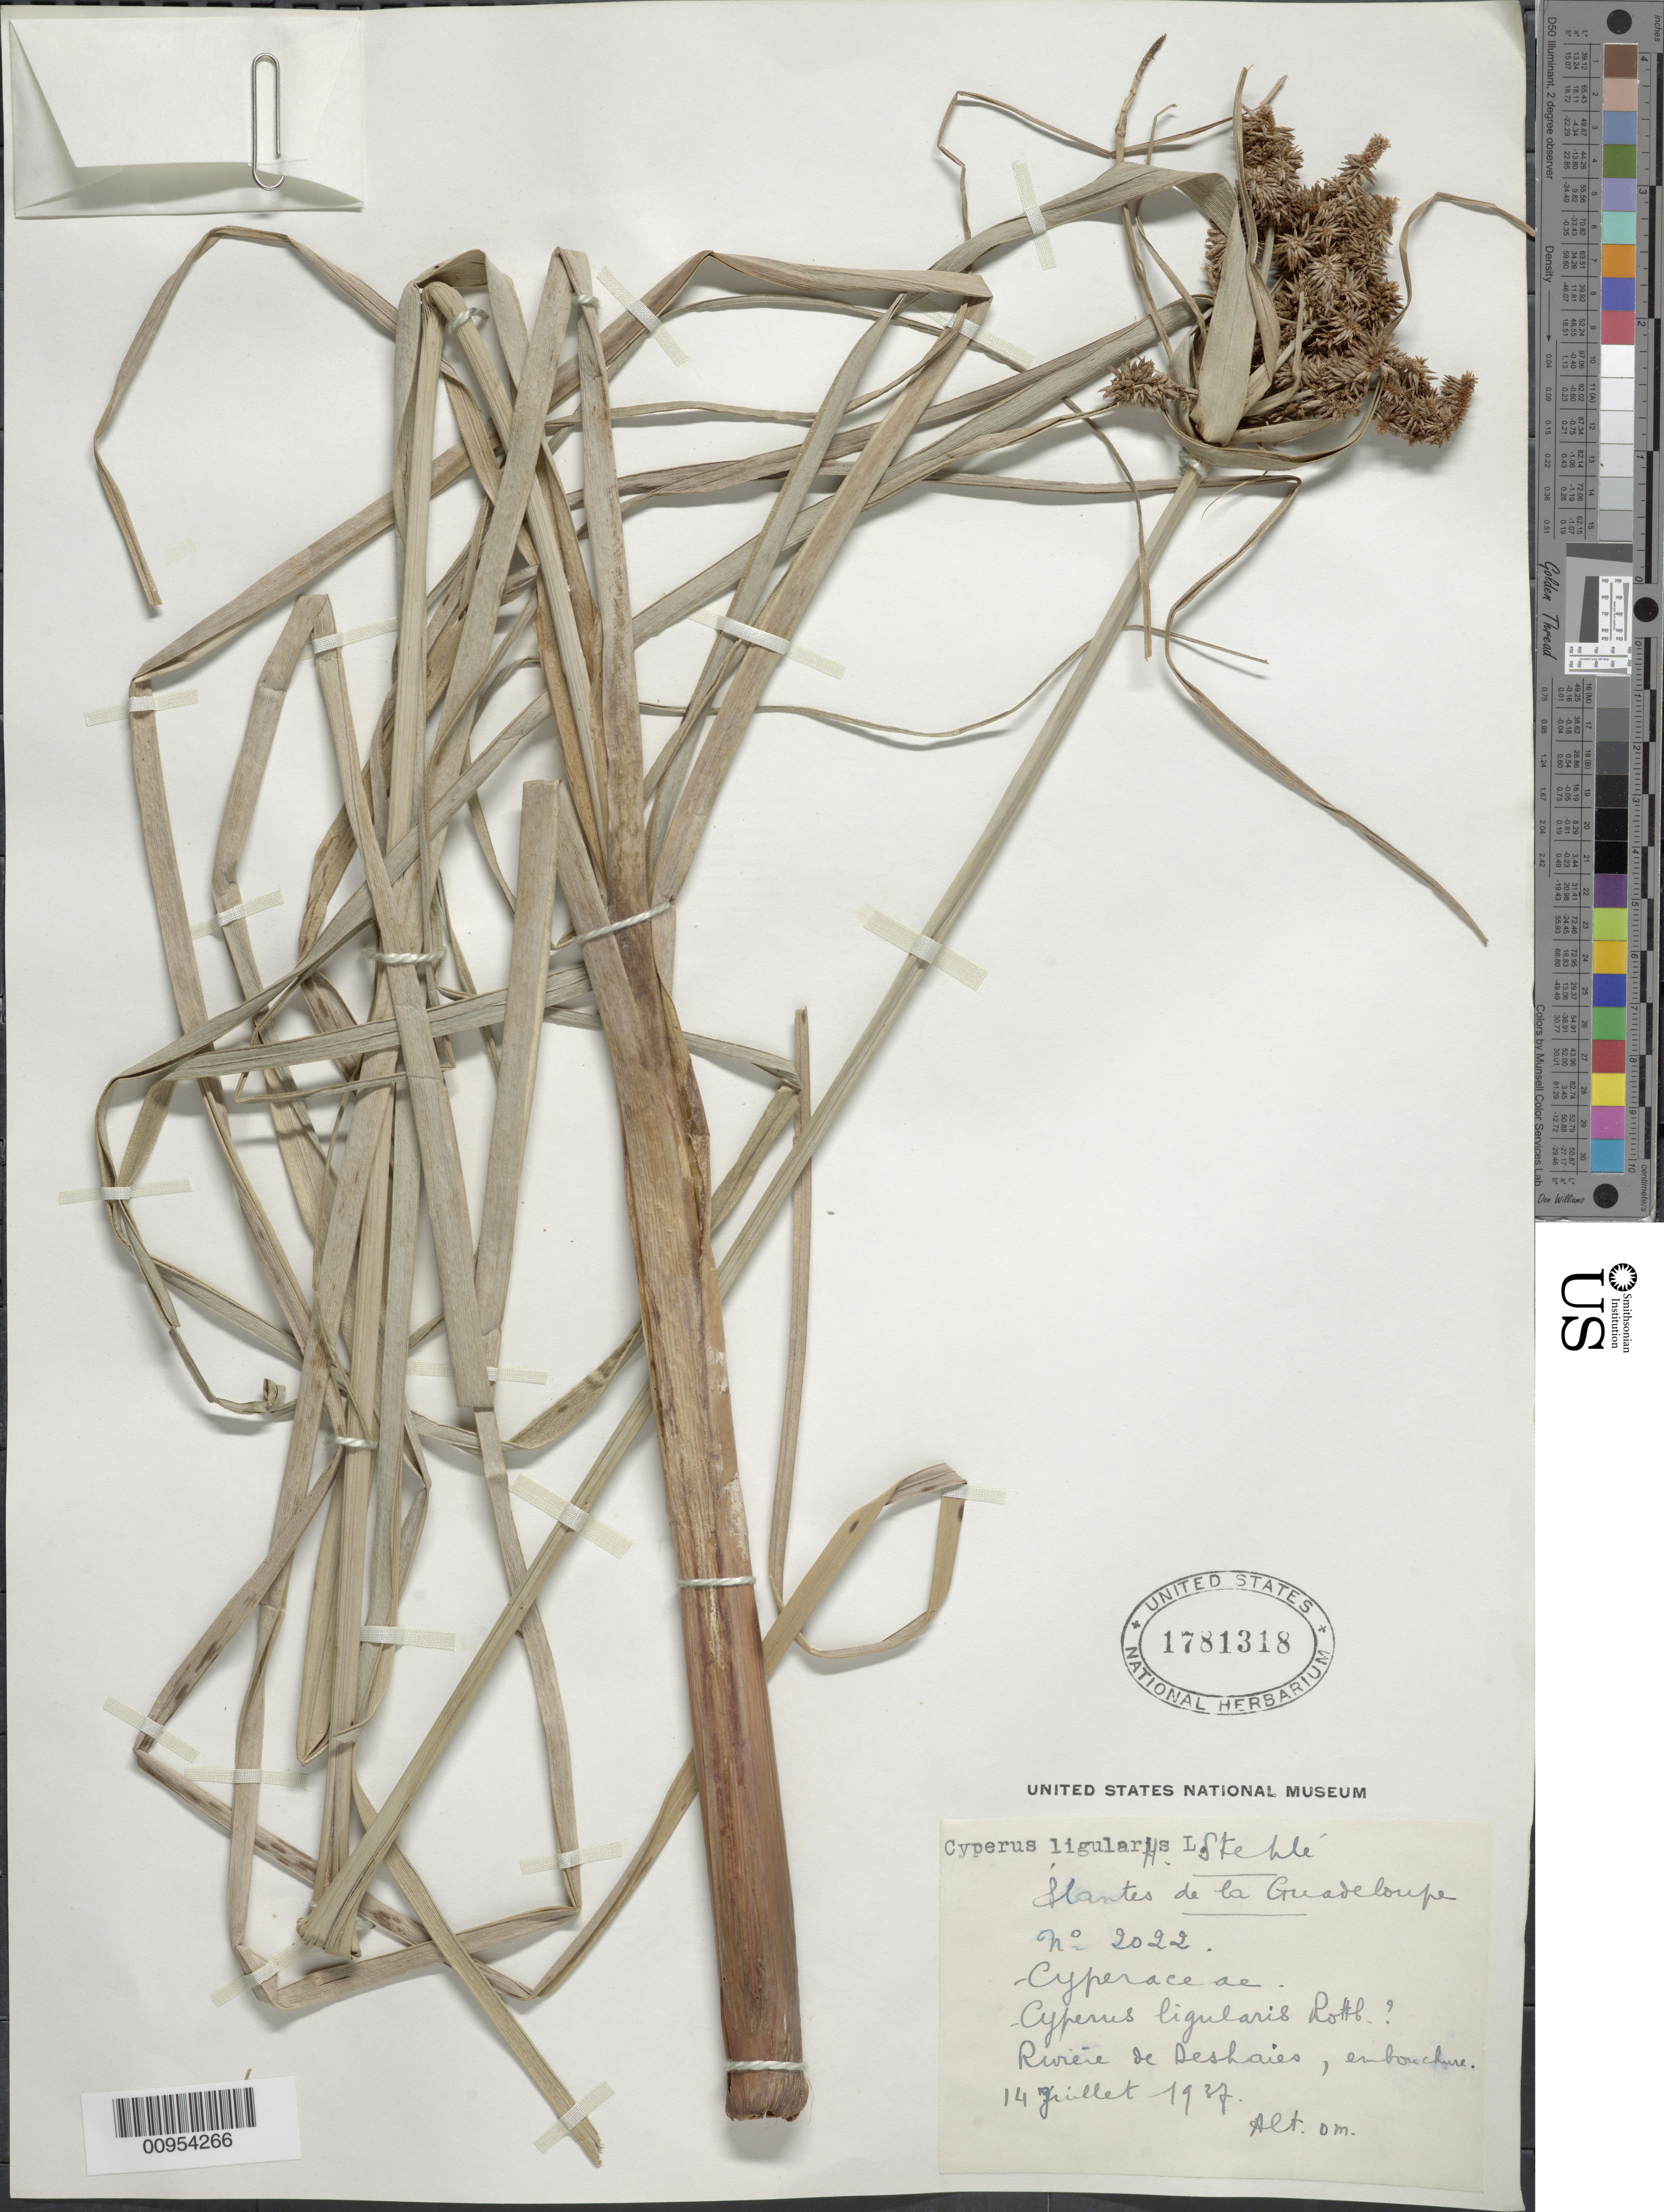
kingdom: Plantae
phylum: Tracheophyta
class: Liliopsida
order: Poales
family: Cyperaceae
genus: Cyperus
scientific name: Cyperus ligularis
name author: L.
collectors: H. Stehlé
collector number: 2022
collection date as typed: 14 Jul 1937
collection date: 1937-07-14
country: Guadeloupe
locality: Rivière de Deshaires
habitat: "enboucure"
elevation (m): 0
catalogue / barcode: US 1781318